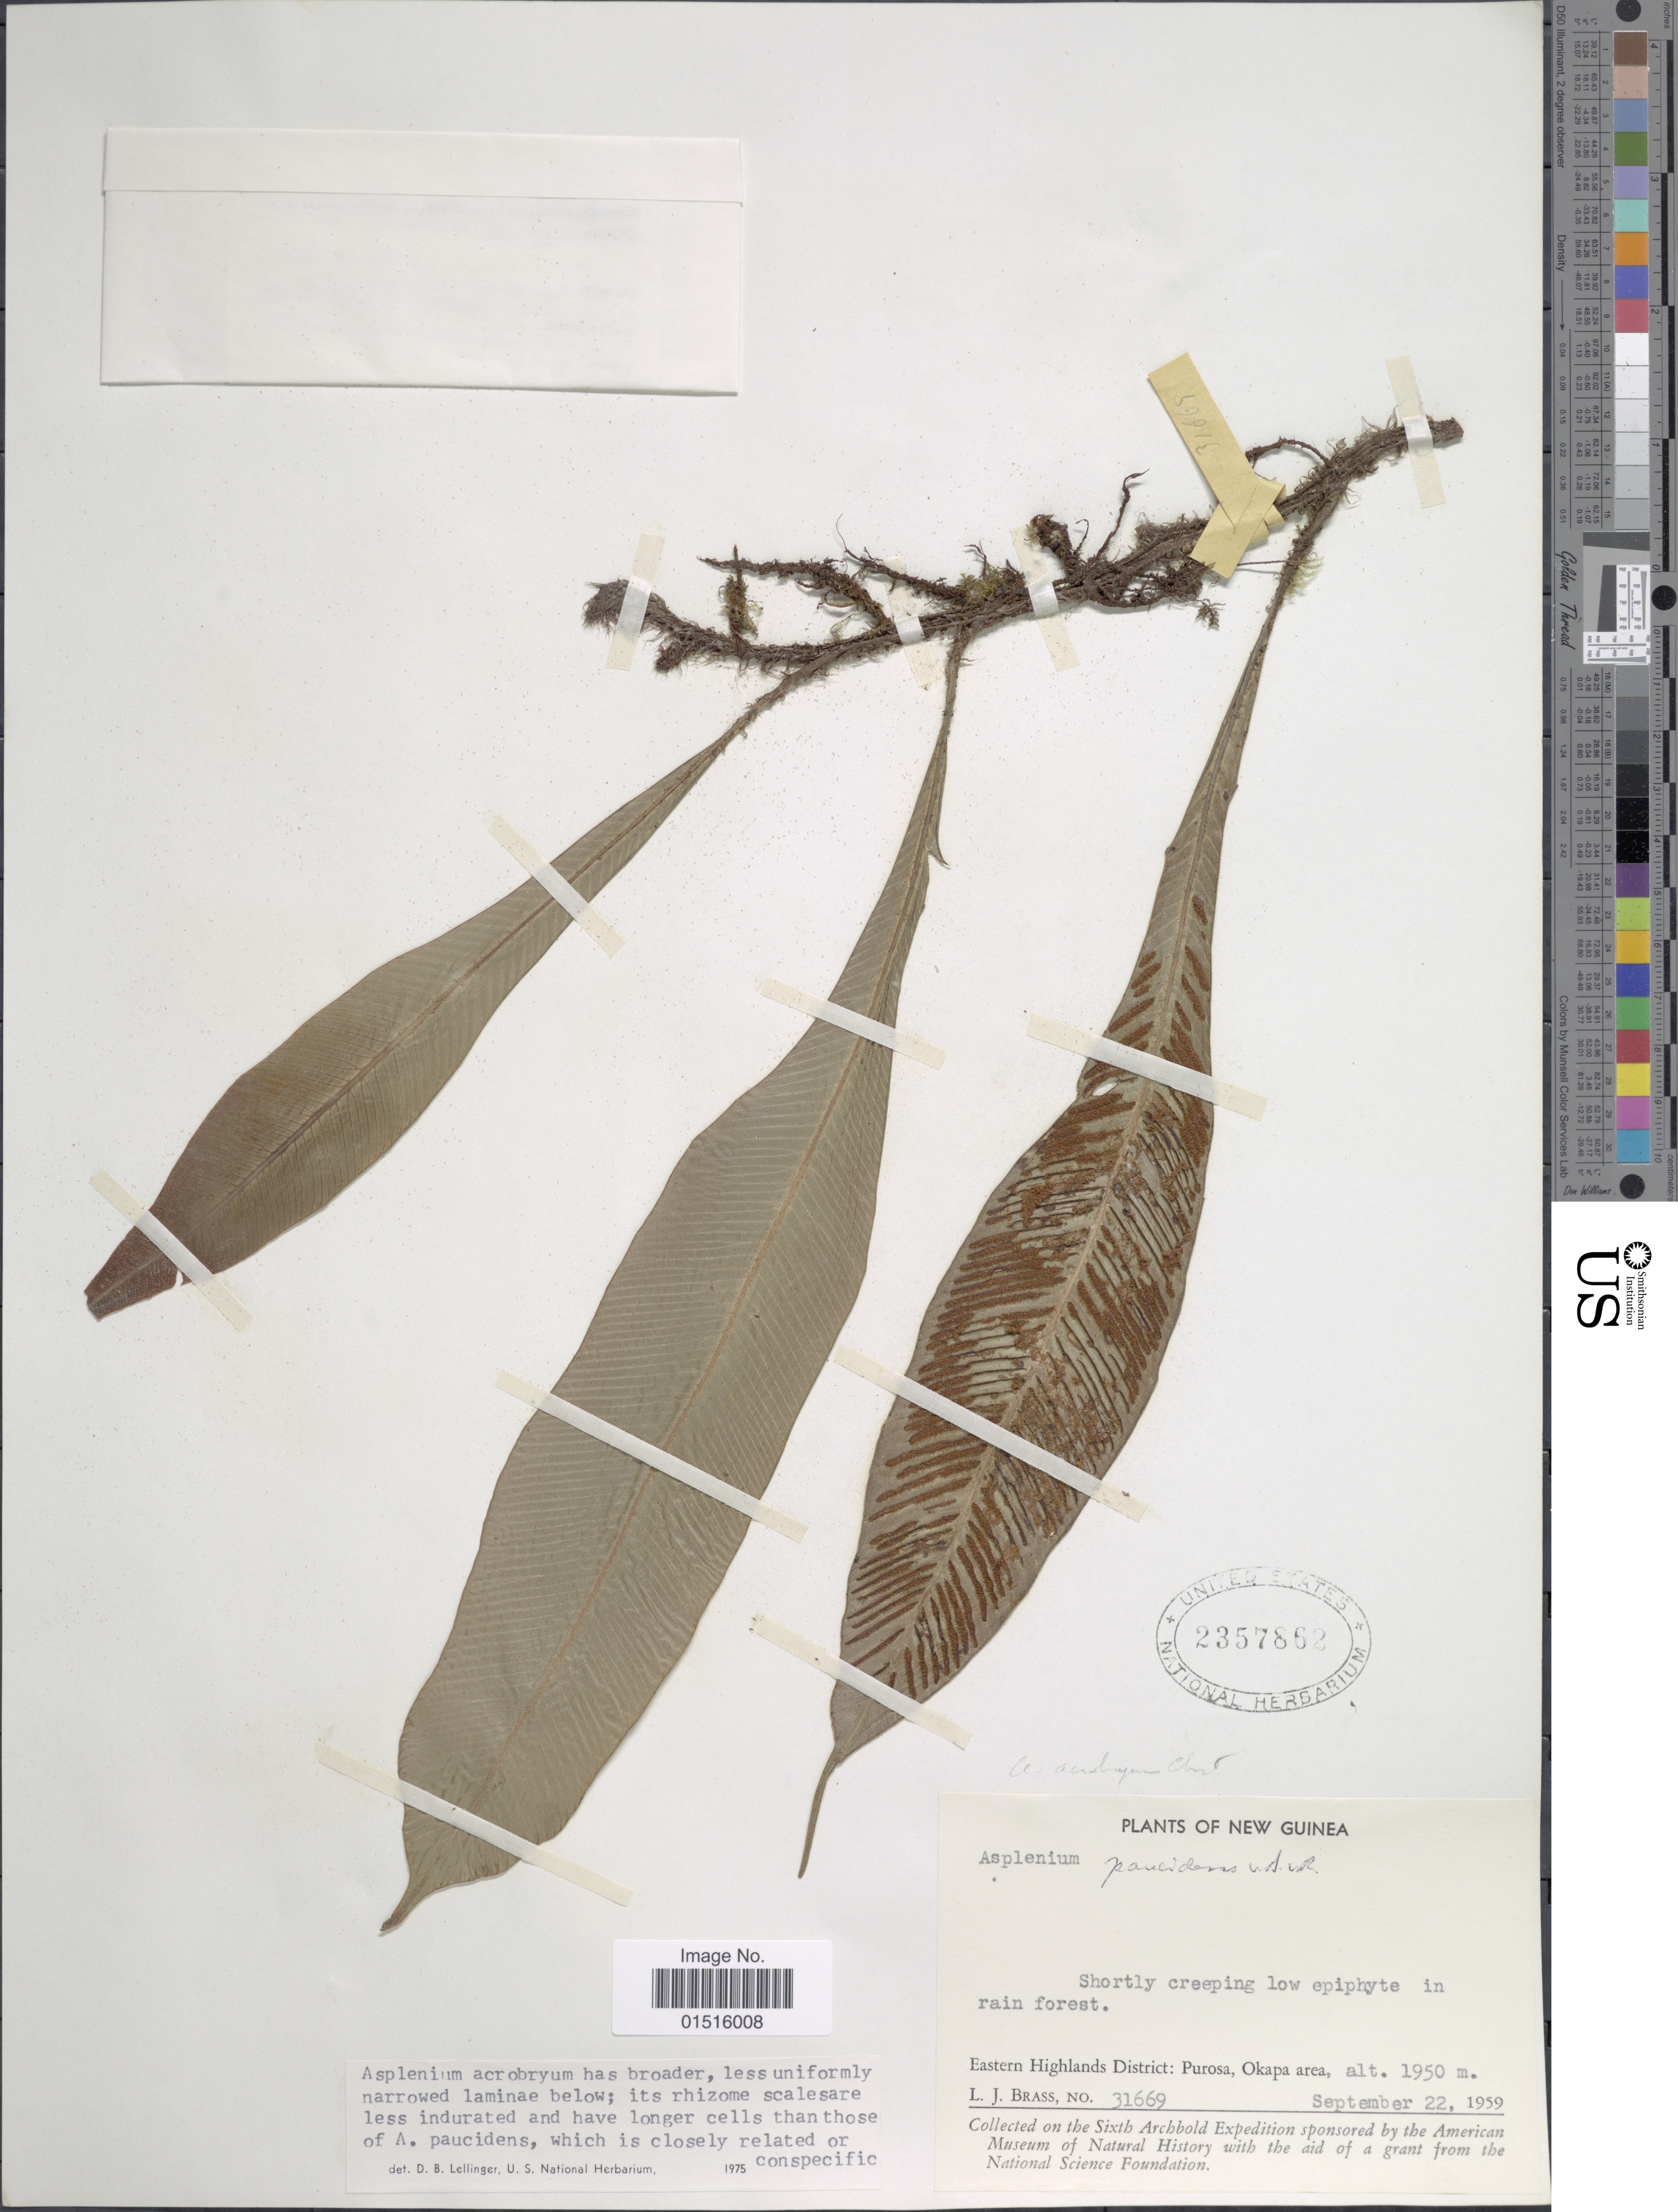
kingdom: Plantae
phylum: Tracheophyta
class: Polypodiopsida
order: Polypodiales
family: Aspleniaceae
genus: Asplenium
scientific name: Asplenium acrobryum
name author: Christ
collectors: L. J. Brass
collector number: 31669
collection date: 1959-09-22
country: Papua New Guinea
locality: New Guinea, eastern Highlands District: Purosa, okapa area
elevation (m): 1950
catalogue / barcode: US 2357862